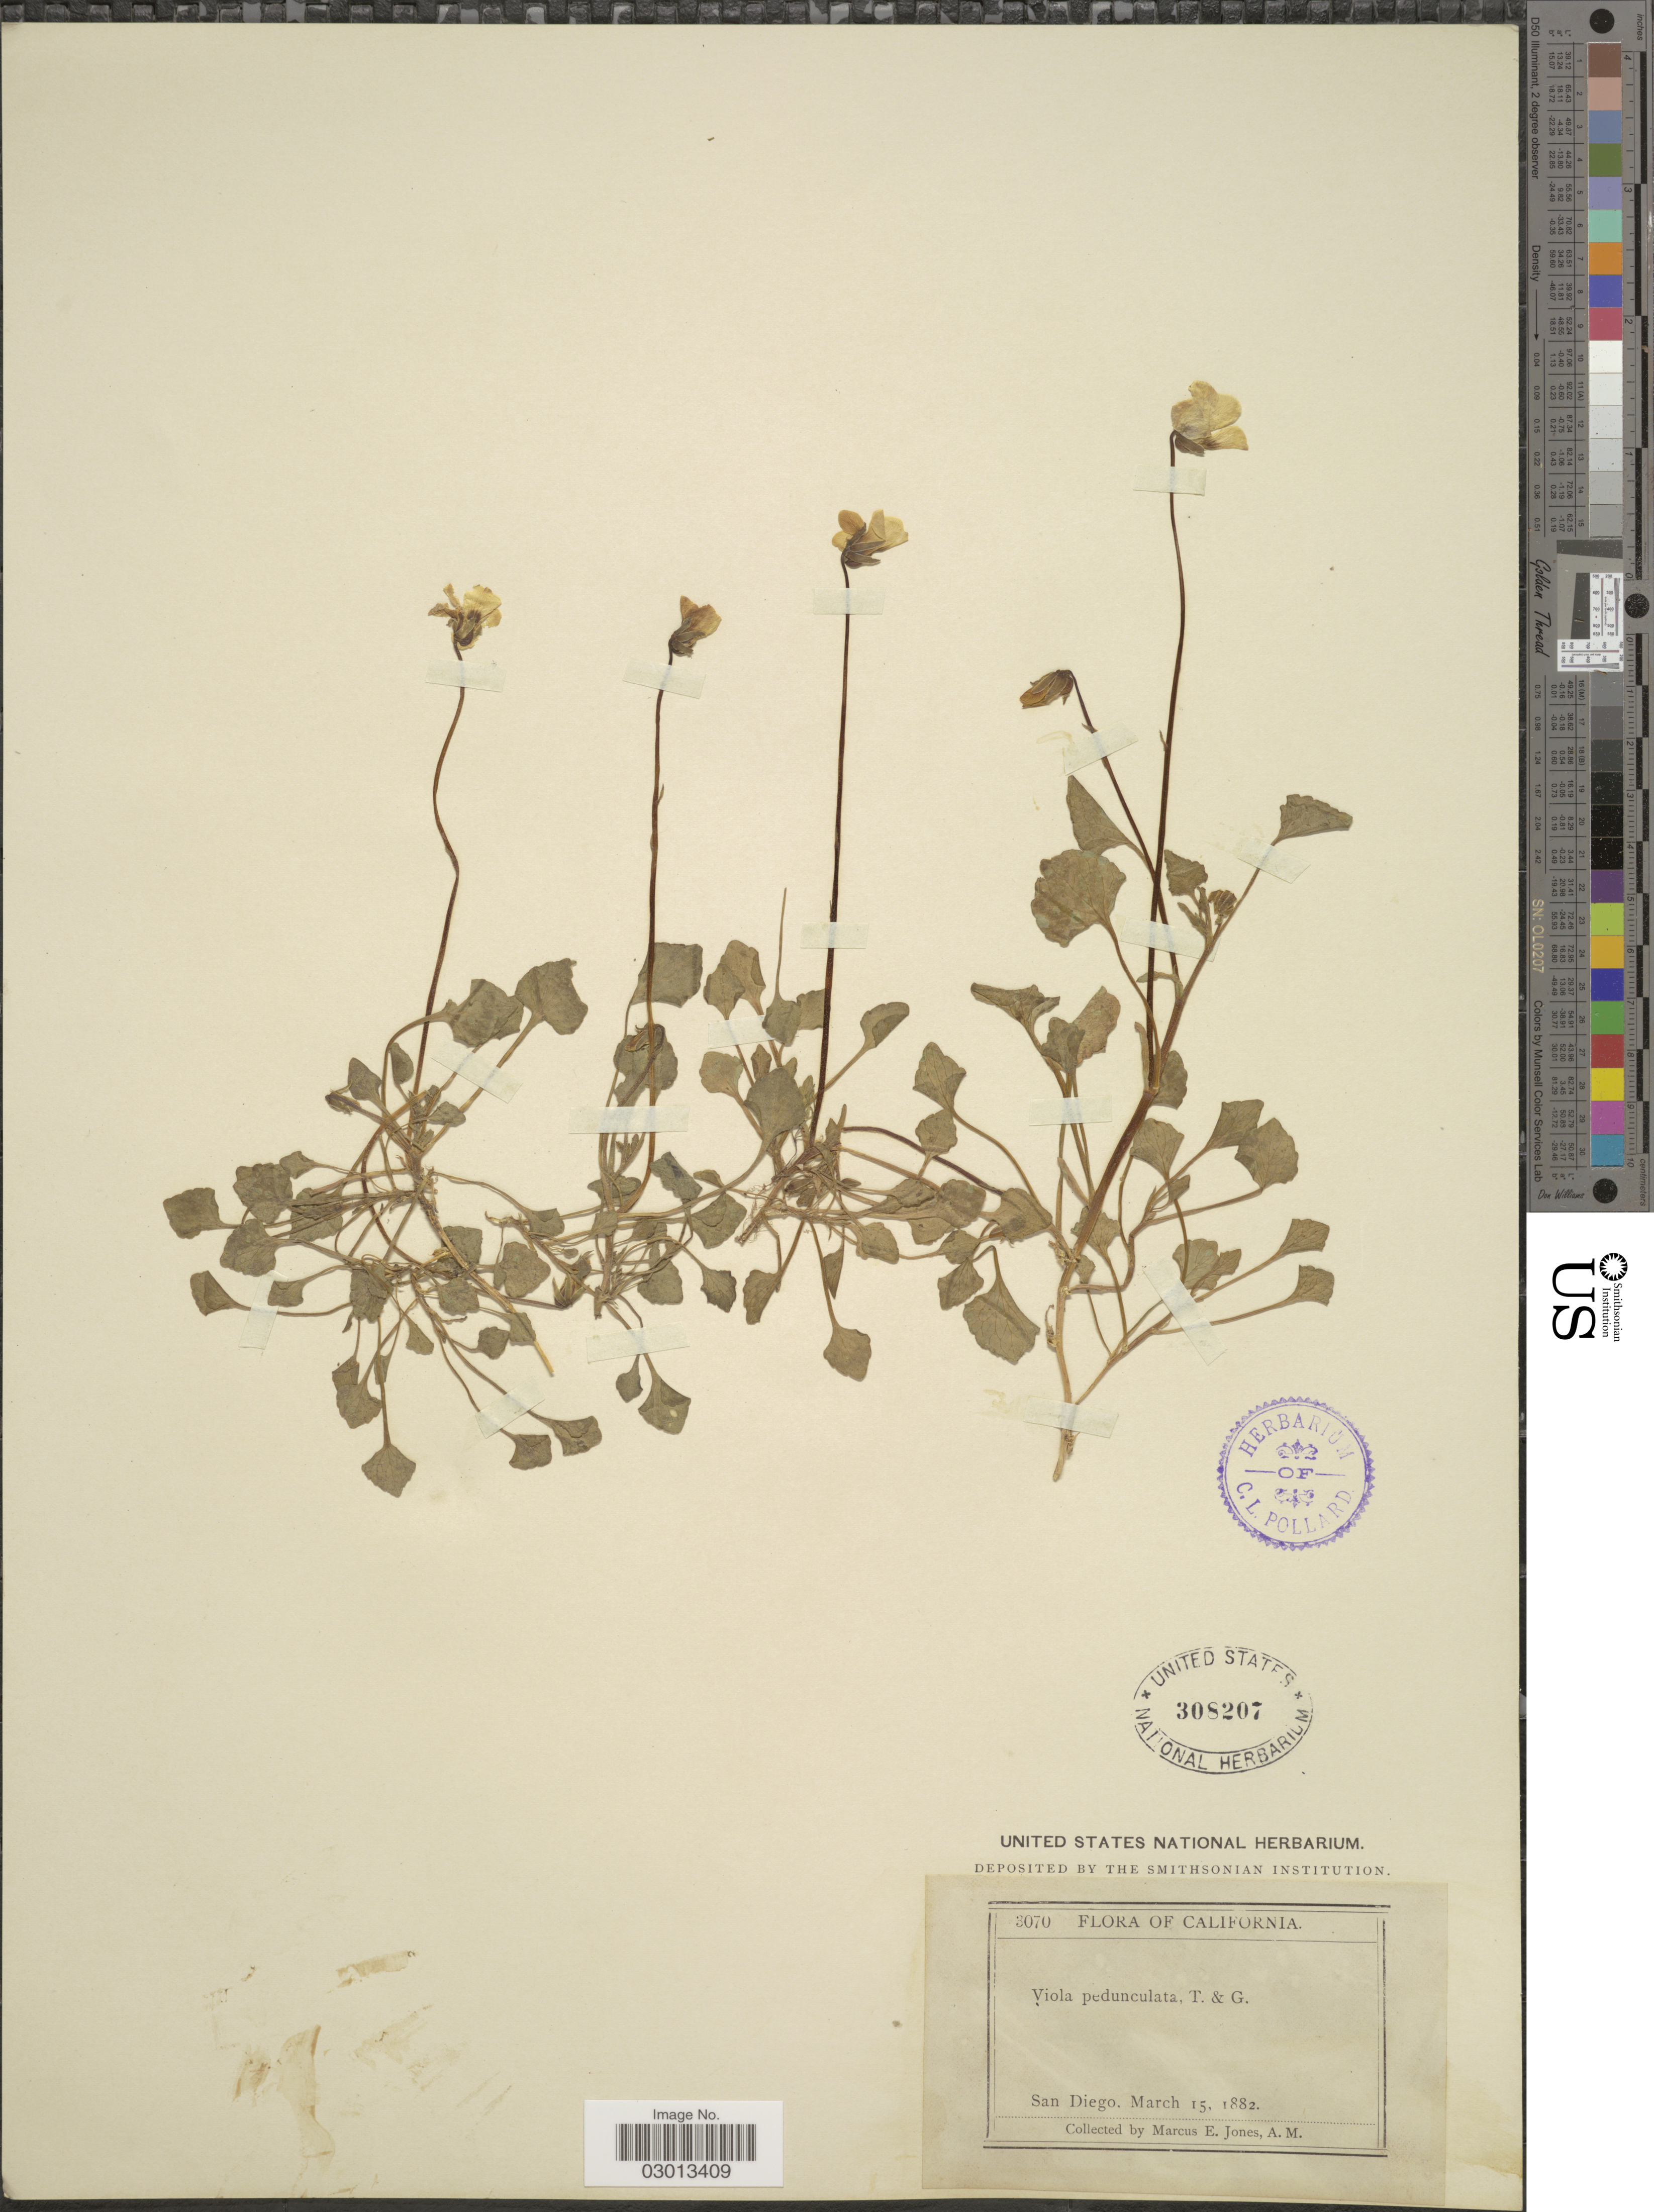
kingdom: Plantae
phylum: Tracheophyta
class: Magnoliopsida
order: Malpighiales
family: Violaceae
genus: Viola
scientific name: Viola pedunculata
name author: Torr. & A. Gray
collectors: M. E. Jones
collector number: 3070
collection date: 1882-03-15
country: United States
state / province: California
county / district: San Diego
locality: San Diego.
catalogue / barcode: US 308207